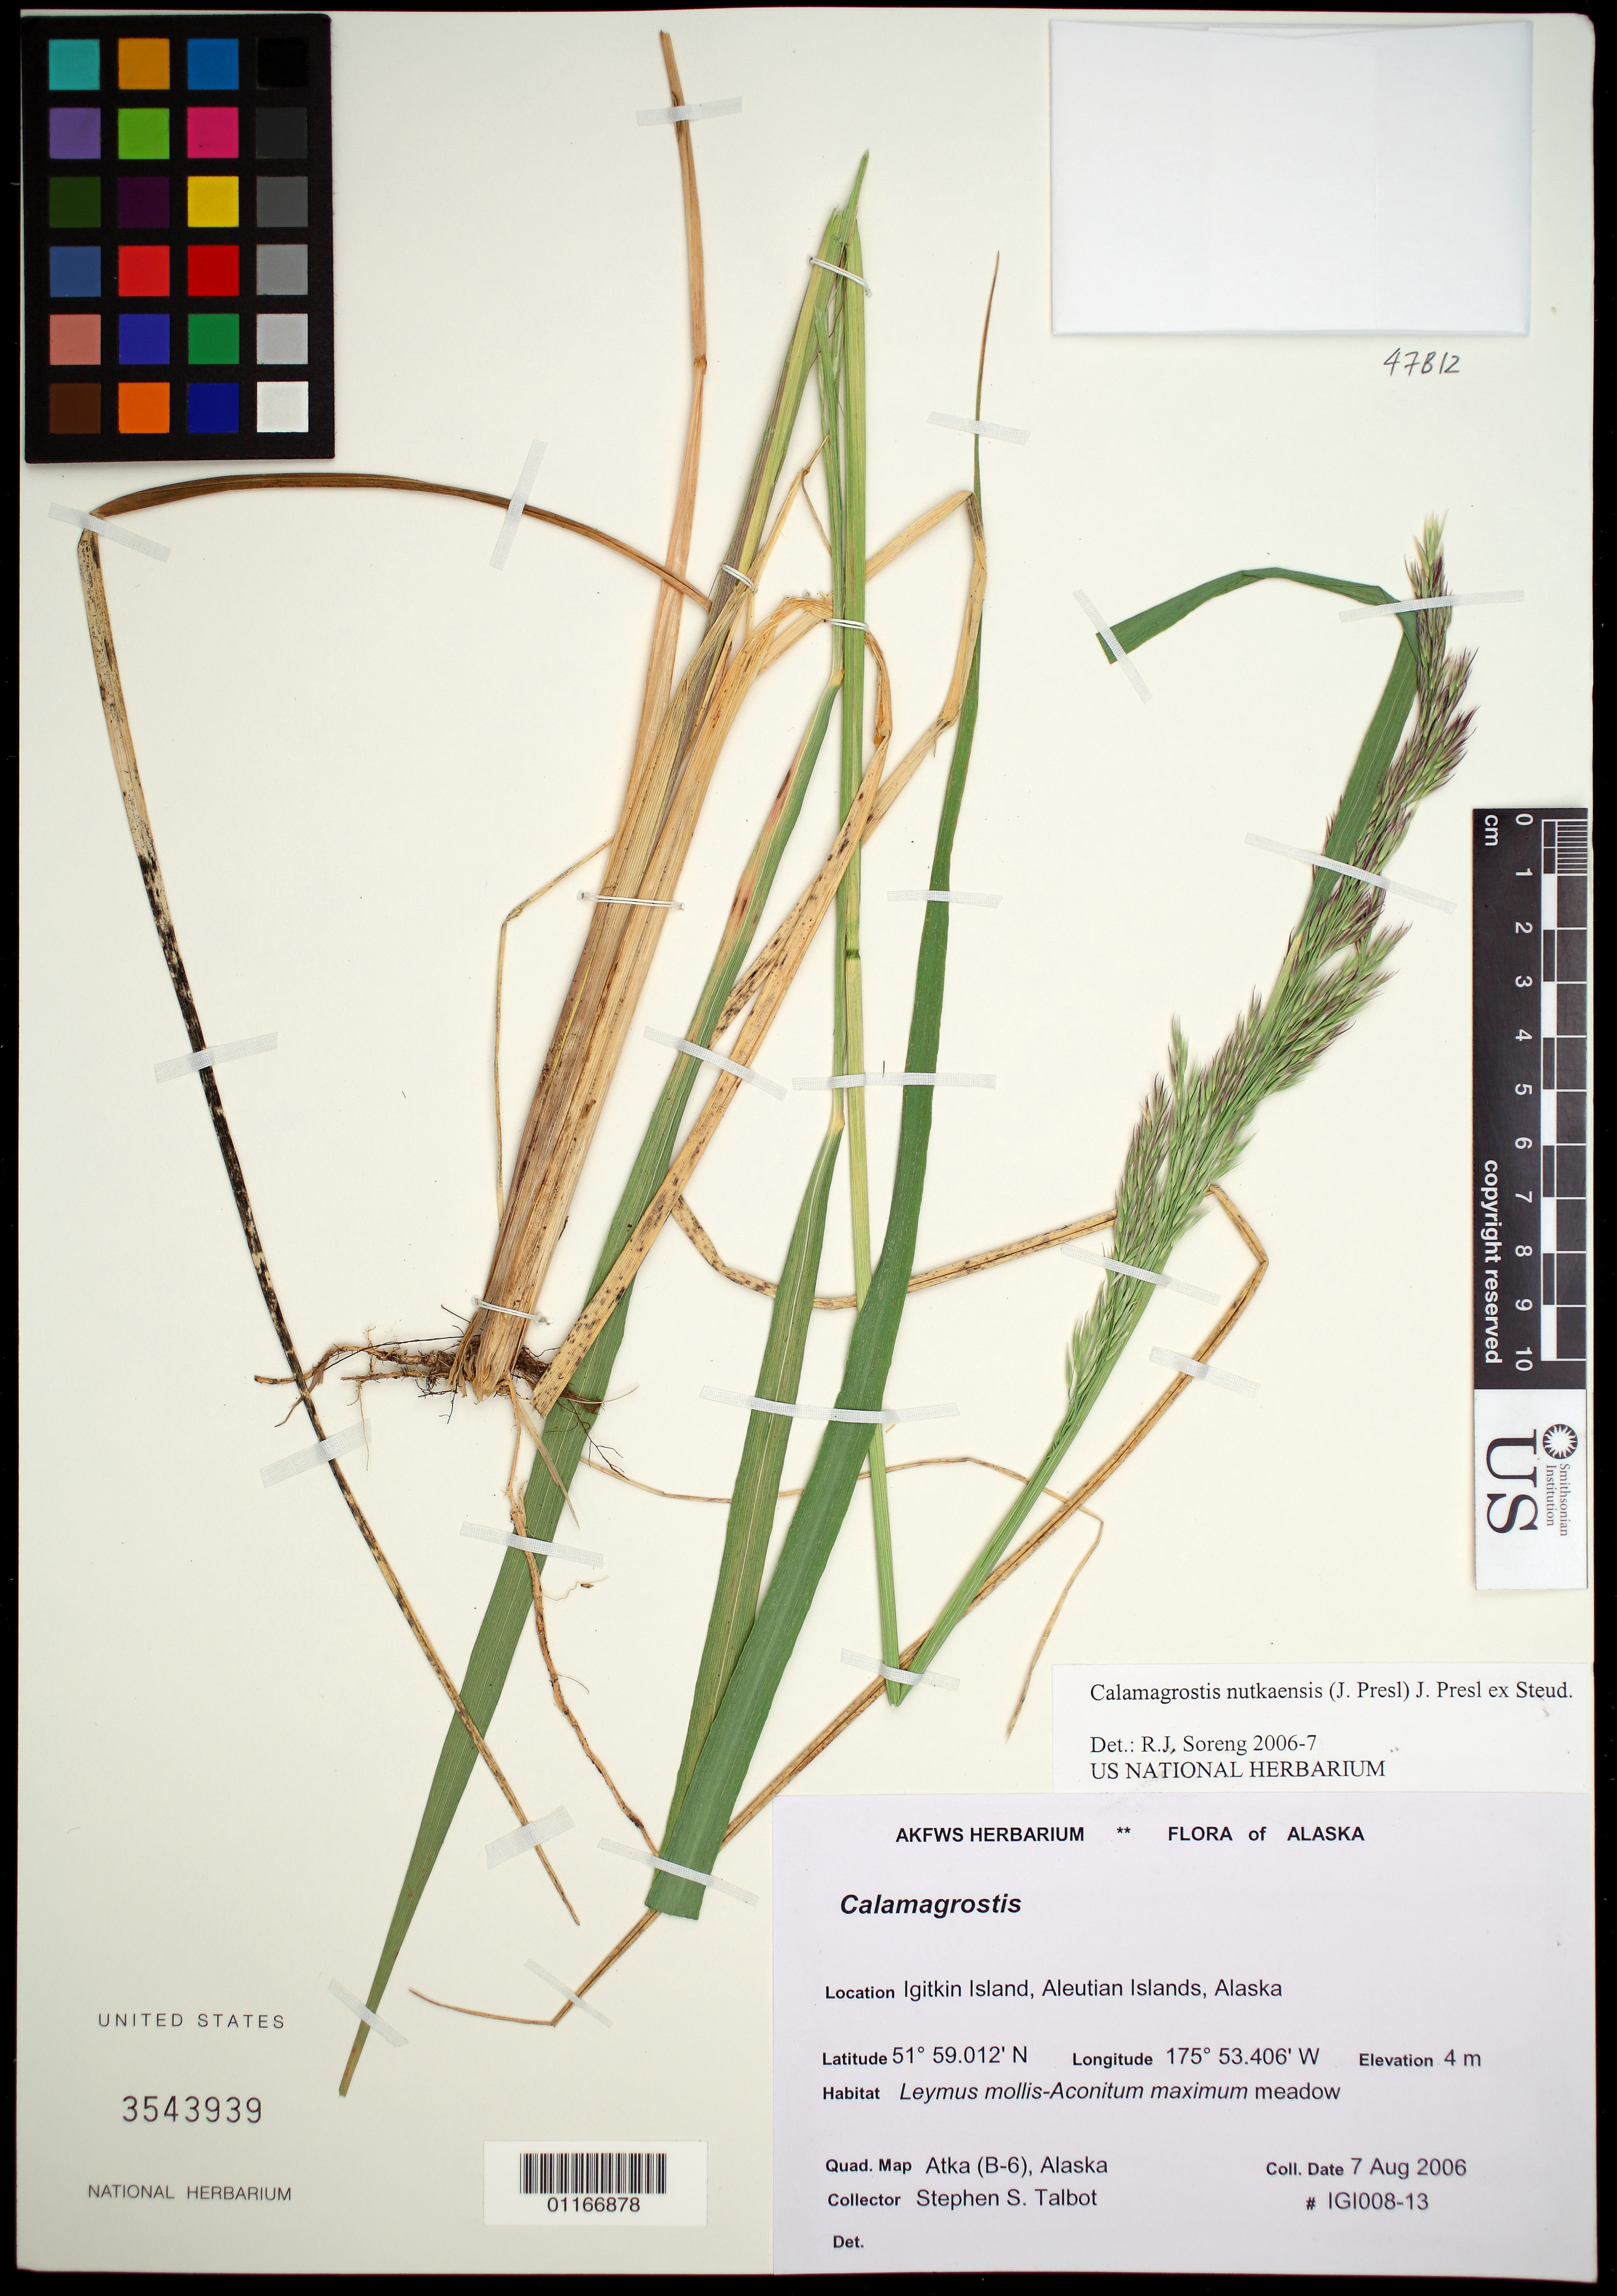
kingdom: Plantae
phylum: Tracheophyta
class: Liliopsida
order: Poales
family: Poaceae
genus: Calamagrostis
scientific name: Calamagrostis nutkaensis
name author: (J. Presl) J. Presl ex Steud.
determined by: Soreng, Robert J., Research Associate (BOT), Smithsonian Institution - National Museum of Natural History (UNITED STATES)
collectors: S. S. Talbot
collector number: IGI008-13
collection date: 2006-08-07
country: United States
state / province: Alaska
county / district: Aleutian Islands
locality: Igitkin Island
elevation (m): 4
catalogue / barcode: US 3543939